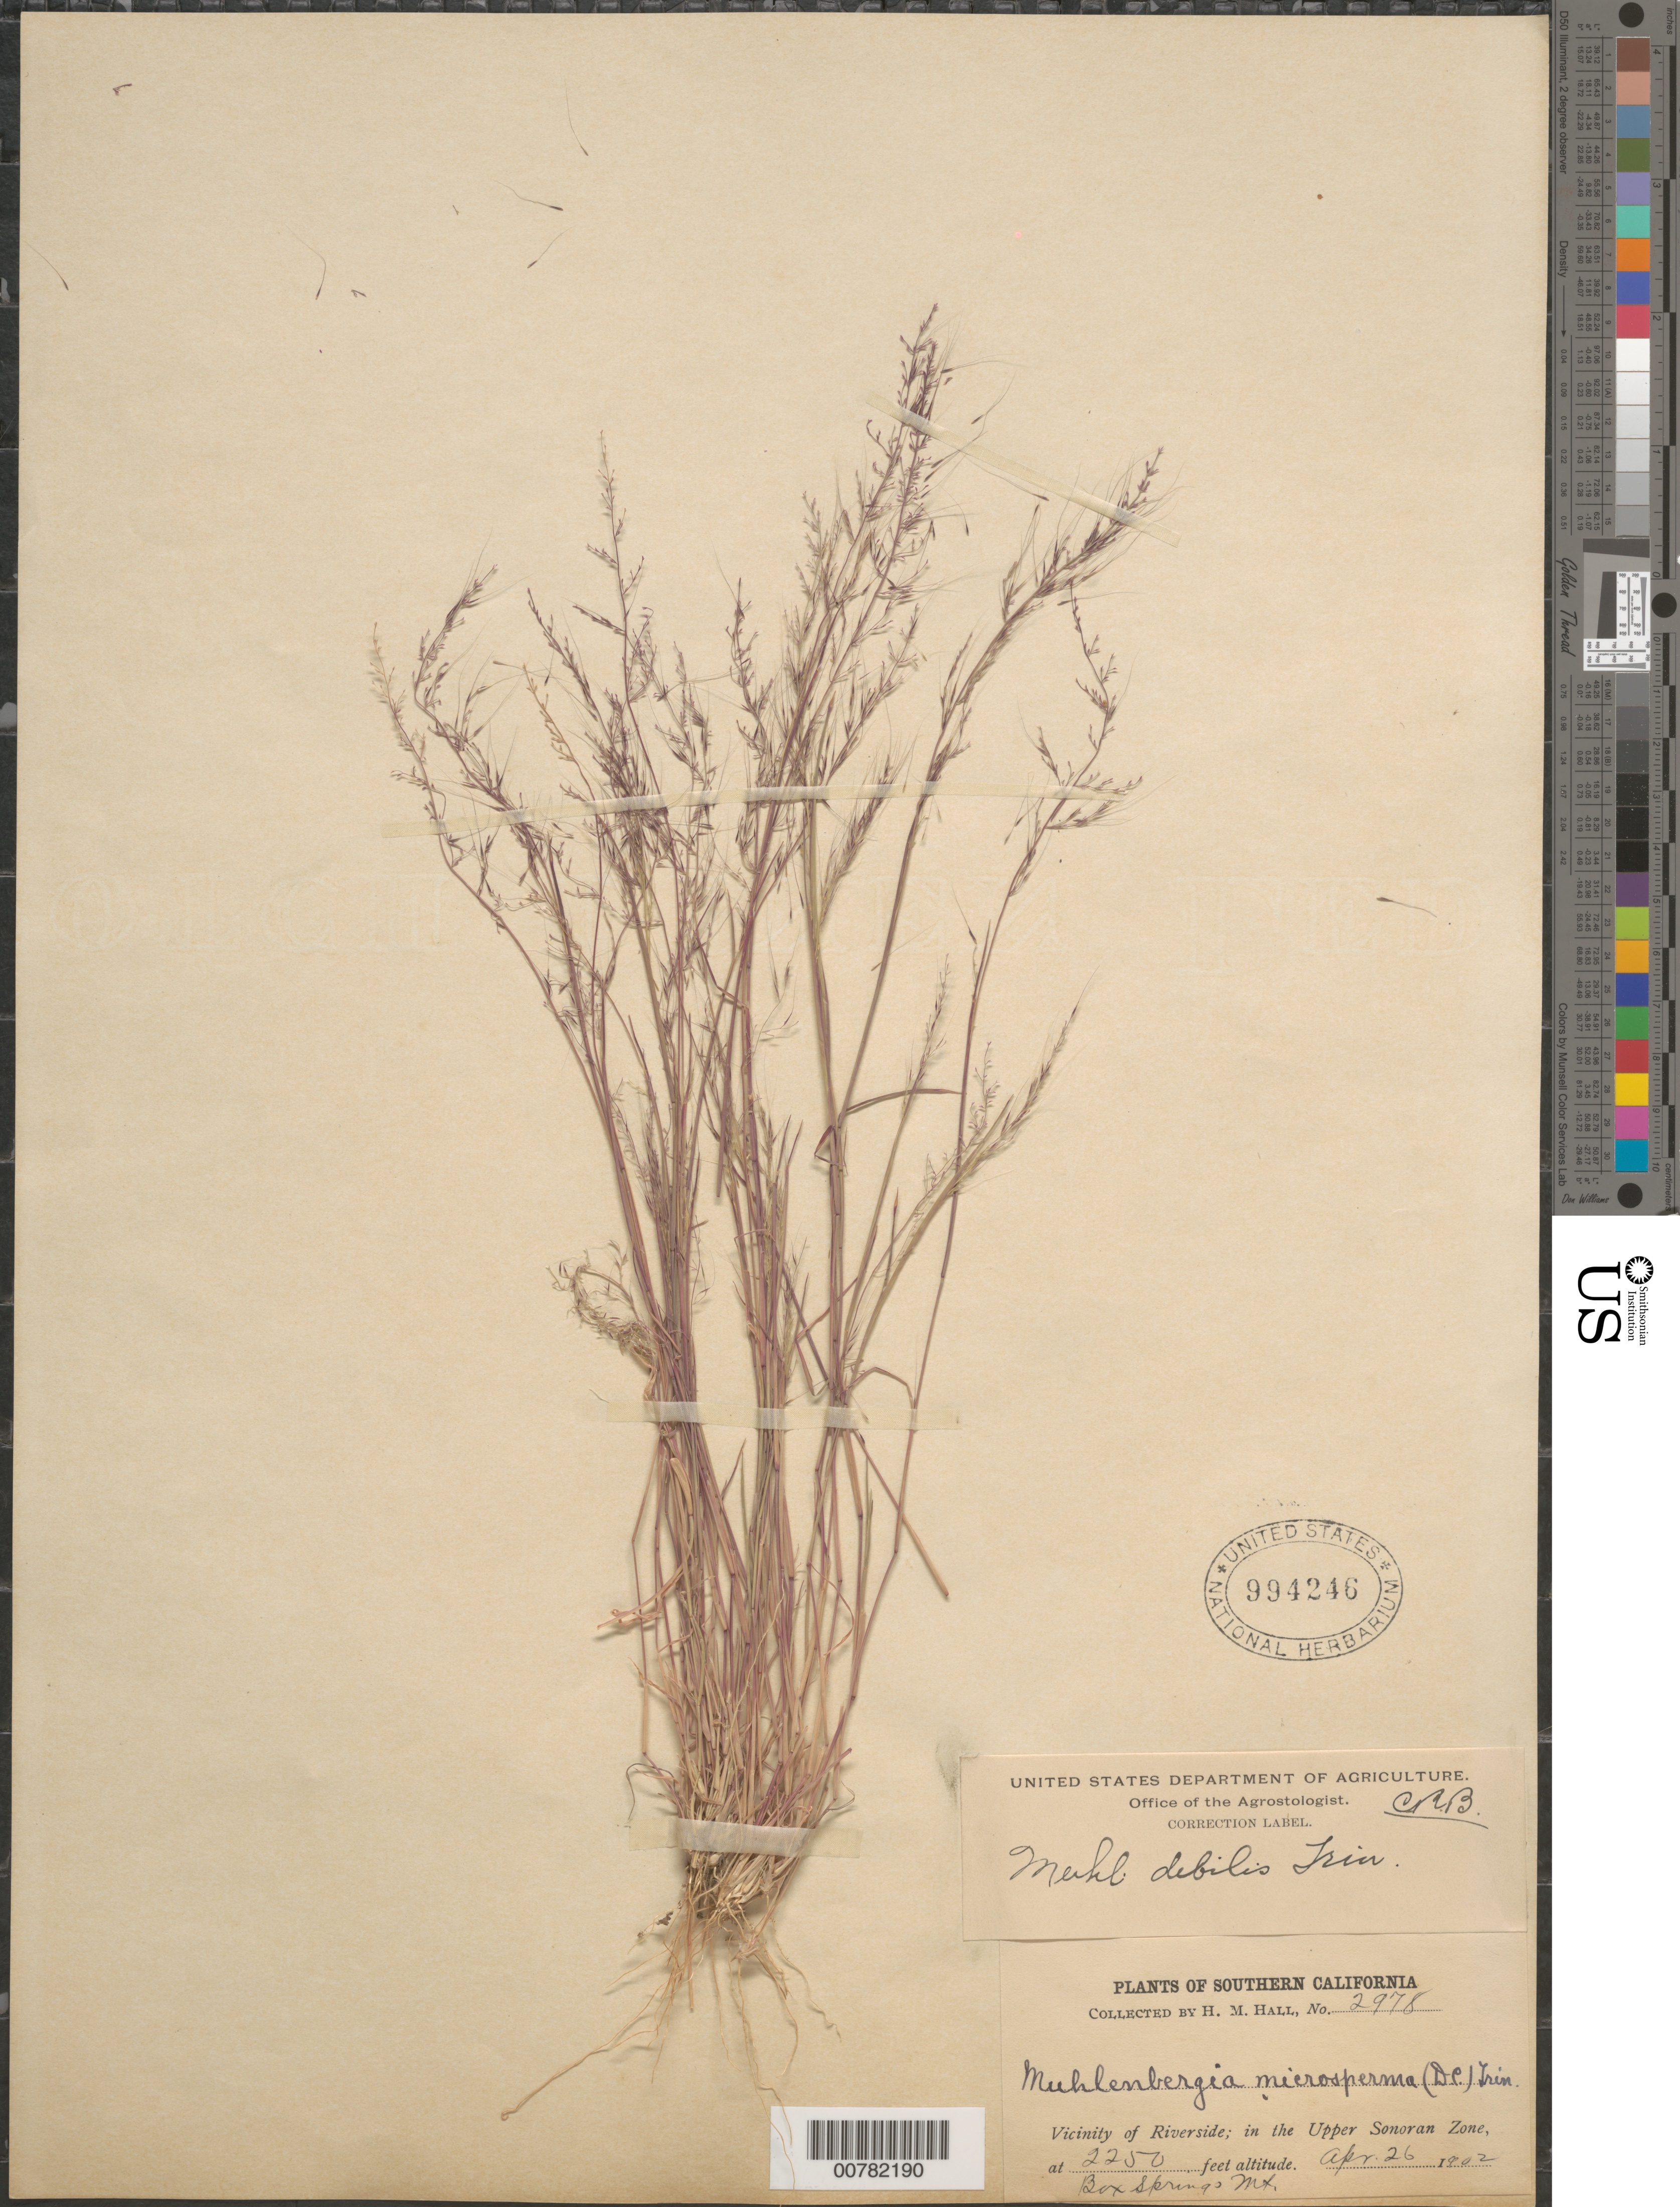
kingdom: Plantae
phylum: Tracheophyta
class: Liliopsida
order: Poales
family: Poaceae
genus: Muhlenbergia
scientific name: Muhlenbergia microsperma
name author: (DC.) Kunth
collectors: H. M. Hall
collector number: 2978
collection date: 1902-04-26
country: United States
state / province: California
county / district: Riverside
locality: Southern California. Vicinity of Riverside; in the Upper Sonoran Zone. Box Springs Mt.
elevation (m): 686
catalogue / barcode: US 994246